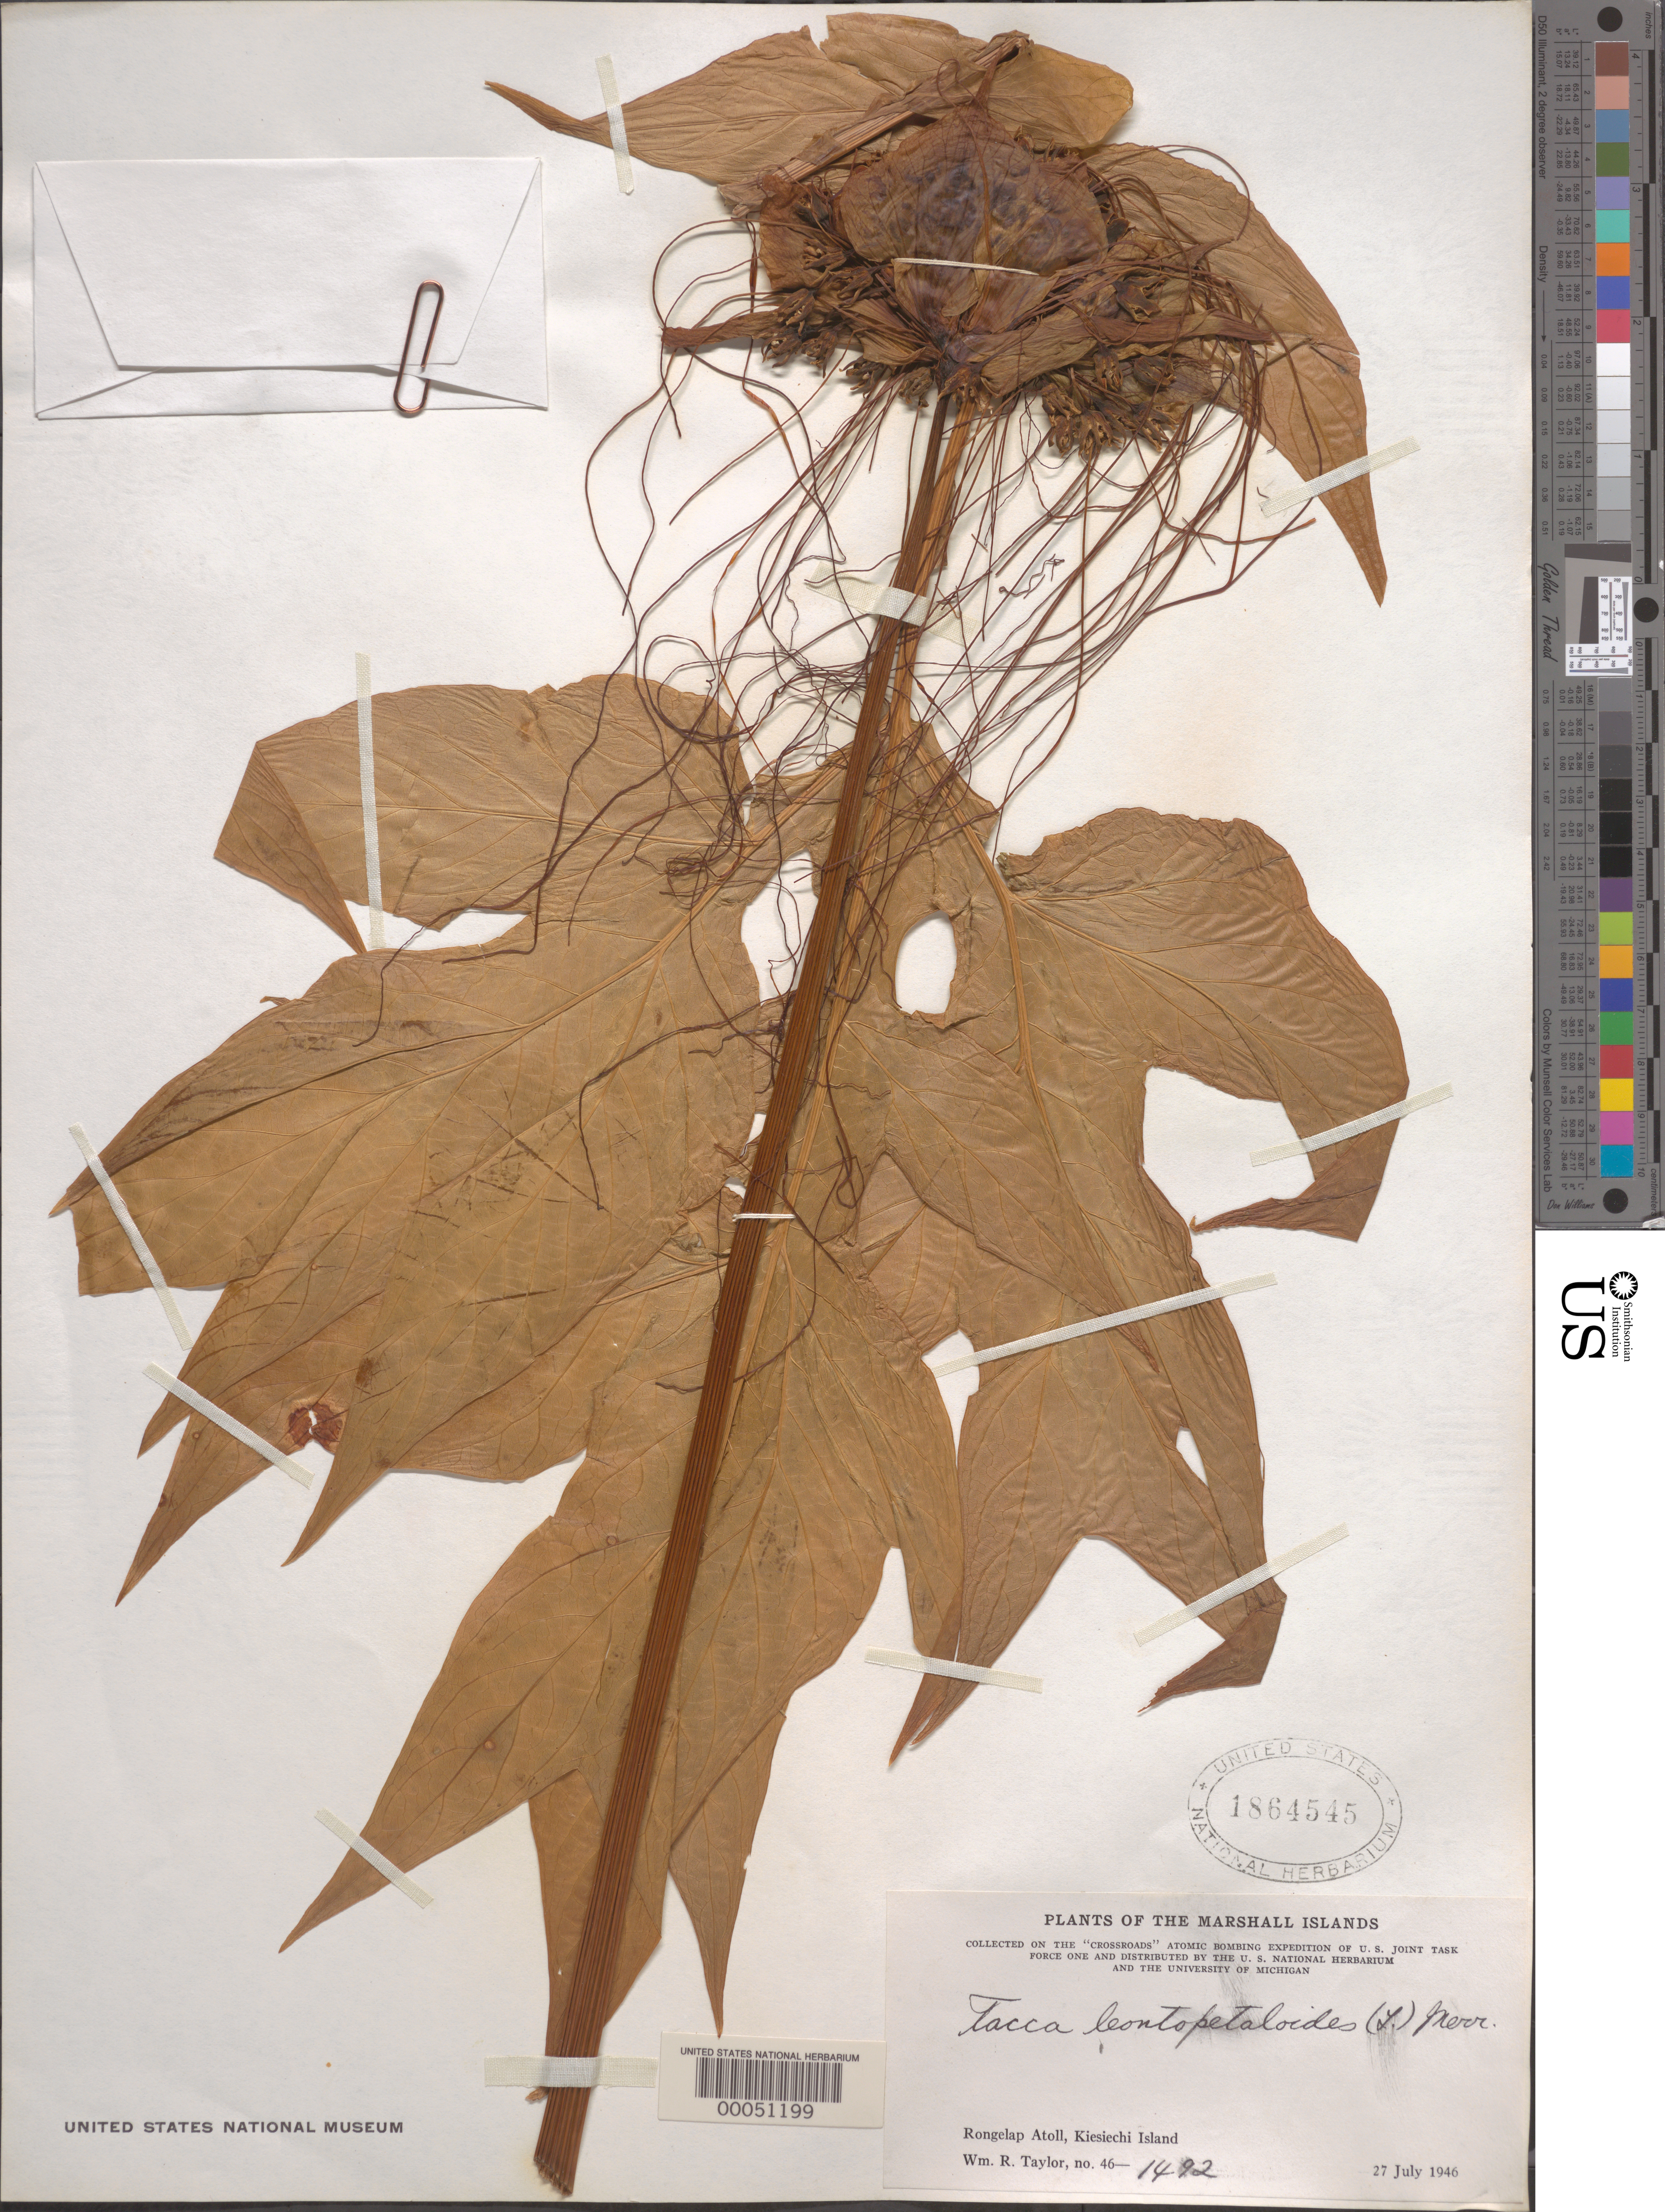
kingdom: Plantae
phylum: Tracheophyta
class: Liliopsida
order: Dioscoreales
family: Dioscoreaceae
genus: Tacca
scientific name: Tacca leontopetaloides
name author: (L.) Kuntze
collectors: W. R. Taylor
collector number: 46-1492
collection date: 1946-07-27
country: Marshall Islands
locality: Crossroads. Rongelap Atoll, Kiesiechi Island.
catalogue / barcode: US 1864545